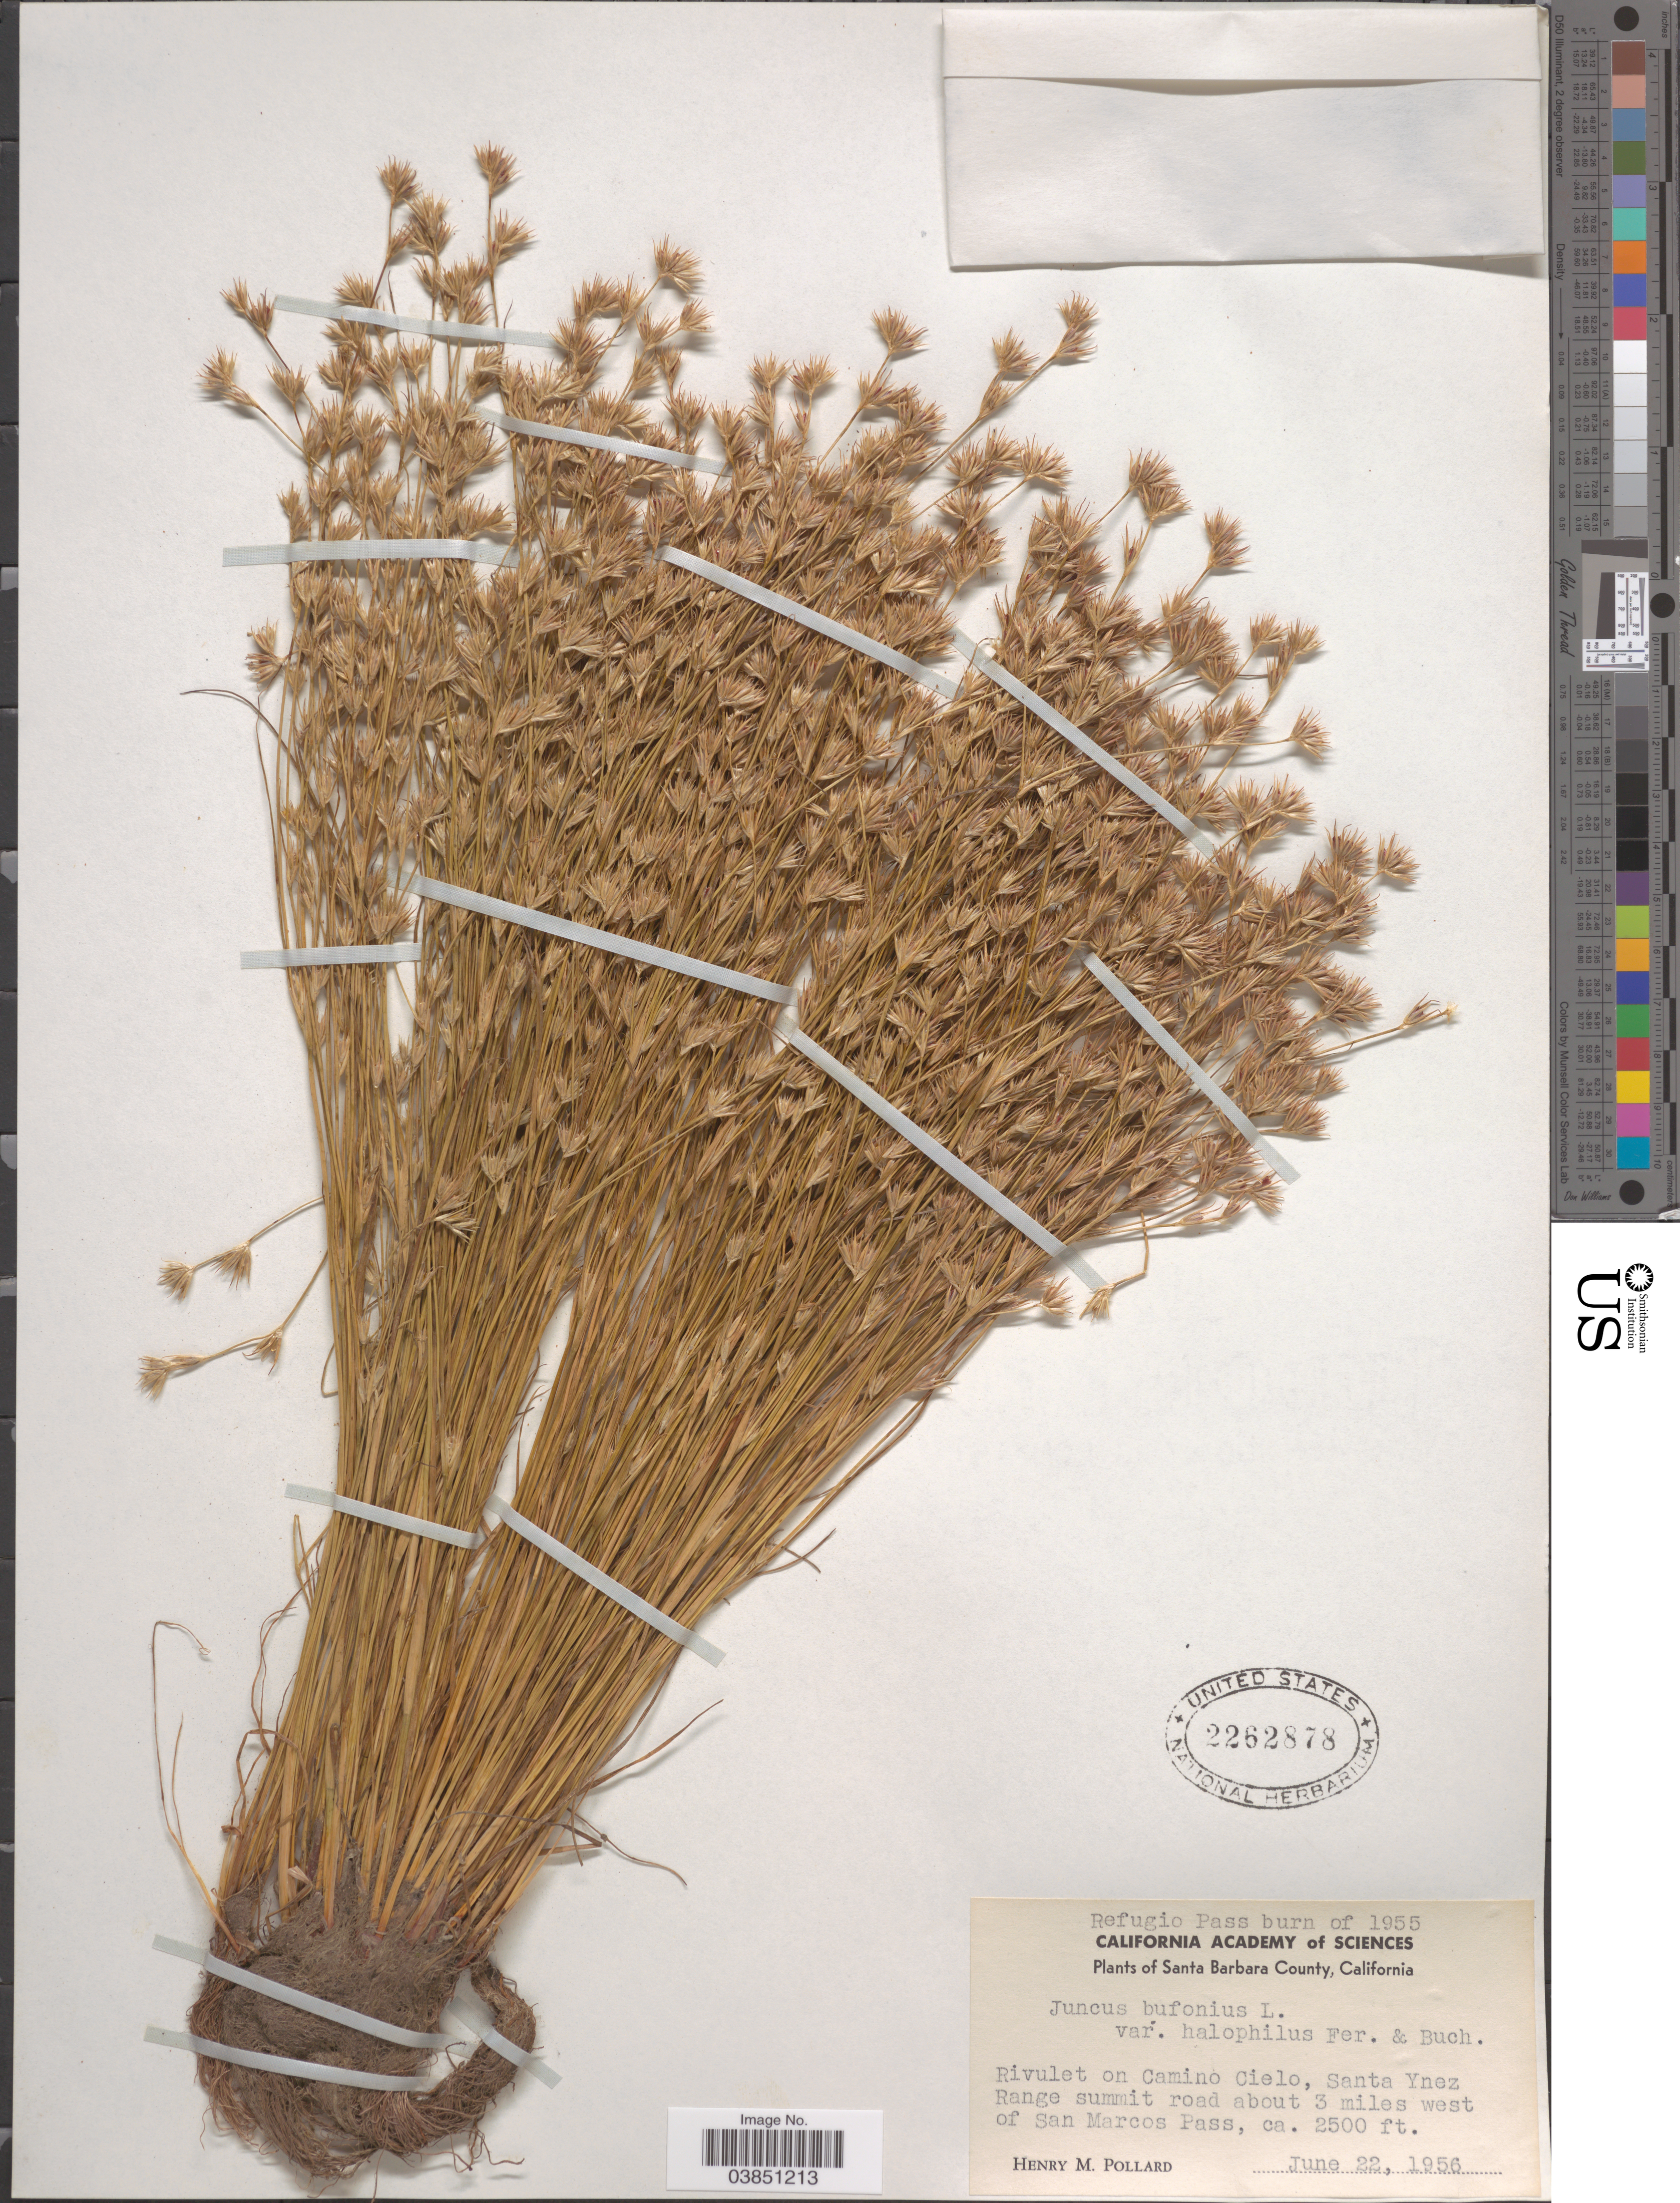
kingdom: Plantae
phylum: Tracheophyta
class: Liliopsida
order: Poales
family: Juncaceae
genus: Juncus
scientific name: Juncus bufonius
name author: L.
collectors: H. M. Pollard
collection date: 1956-06-22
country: United States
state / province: California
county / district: Santa Barbara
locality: Santa Barbara County. Rivulet on Camino Cielo, Santa Ynez Range summit road about 3 miles west of San Marcos Pass.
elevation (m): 762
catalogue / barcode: US 2262878